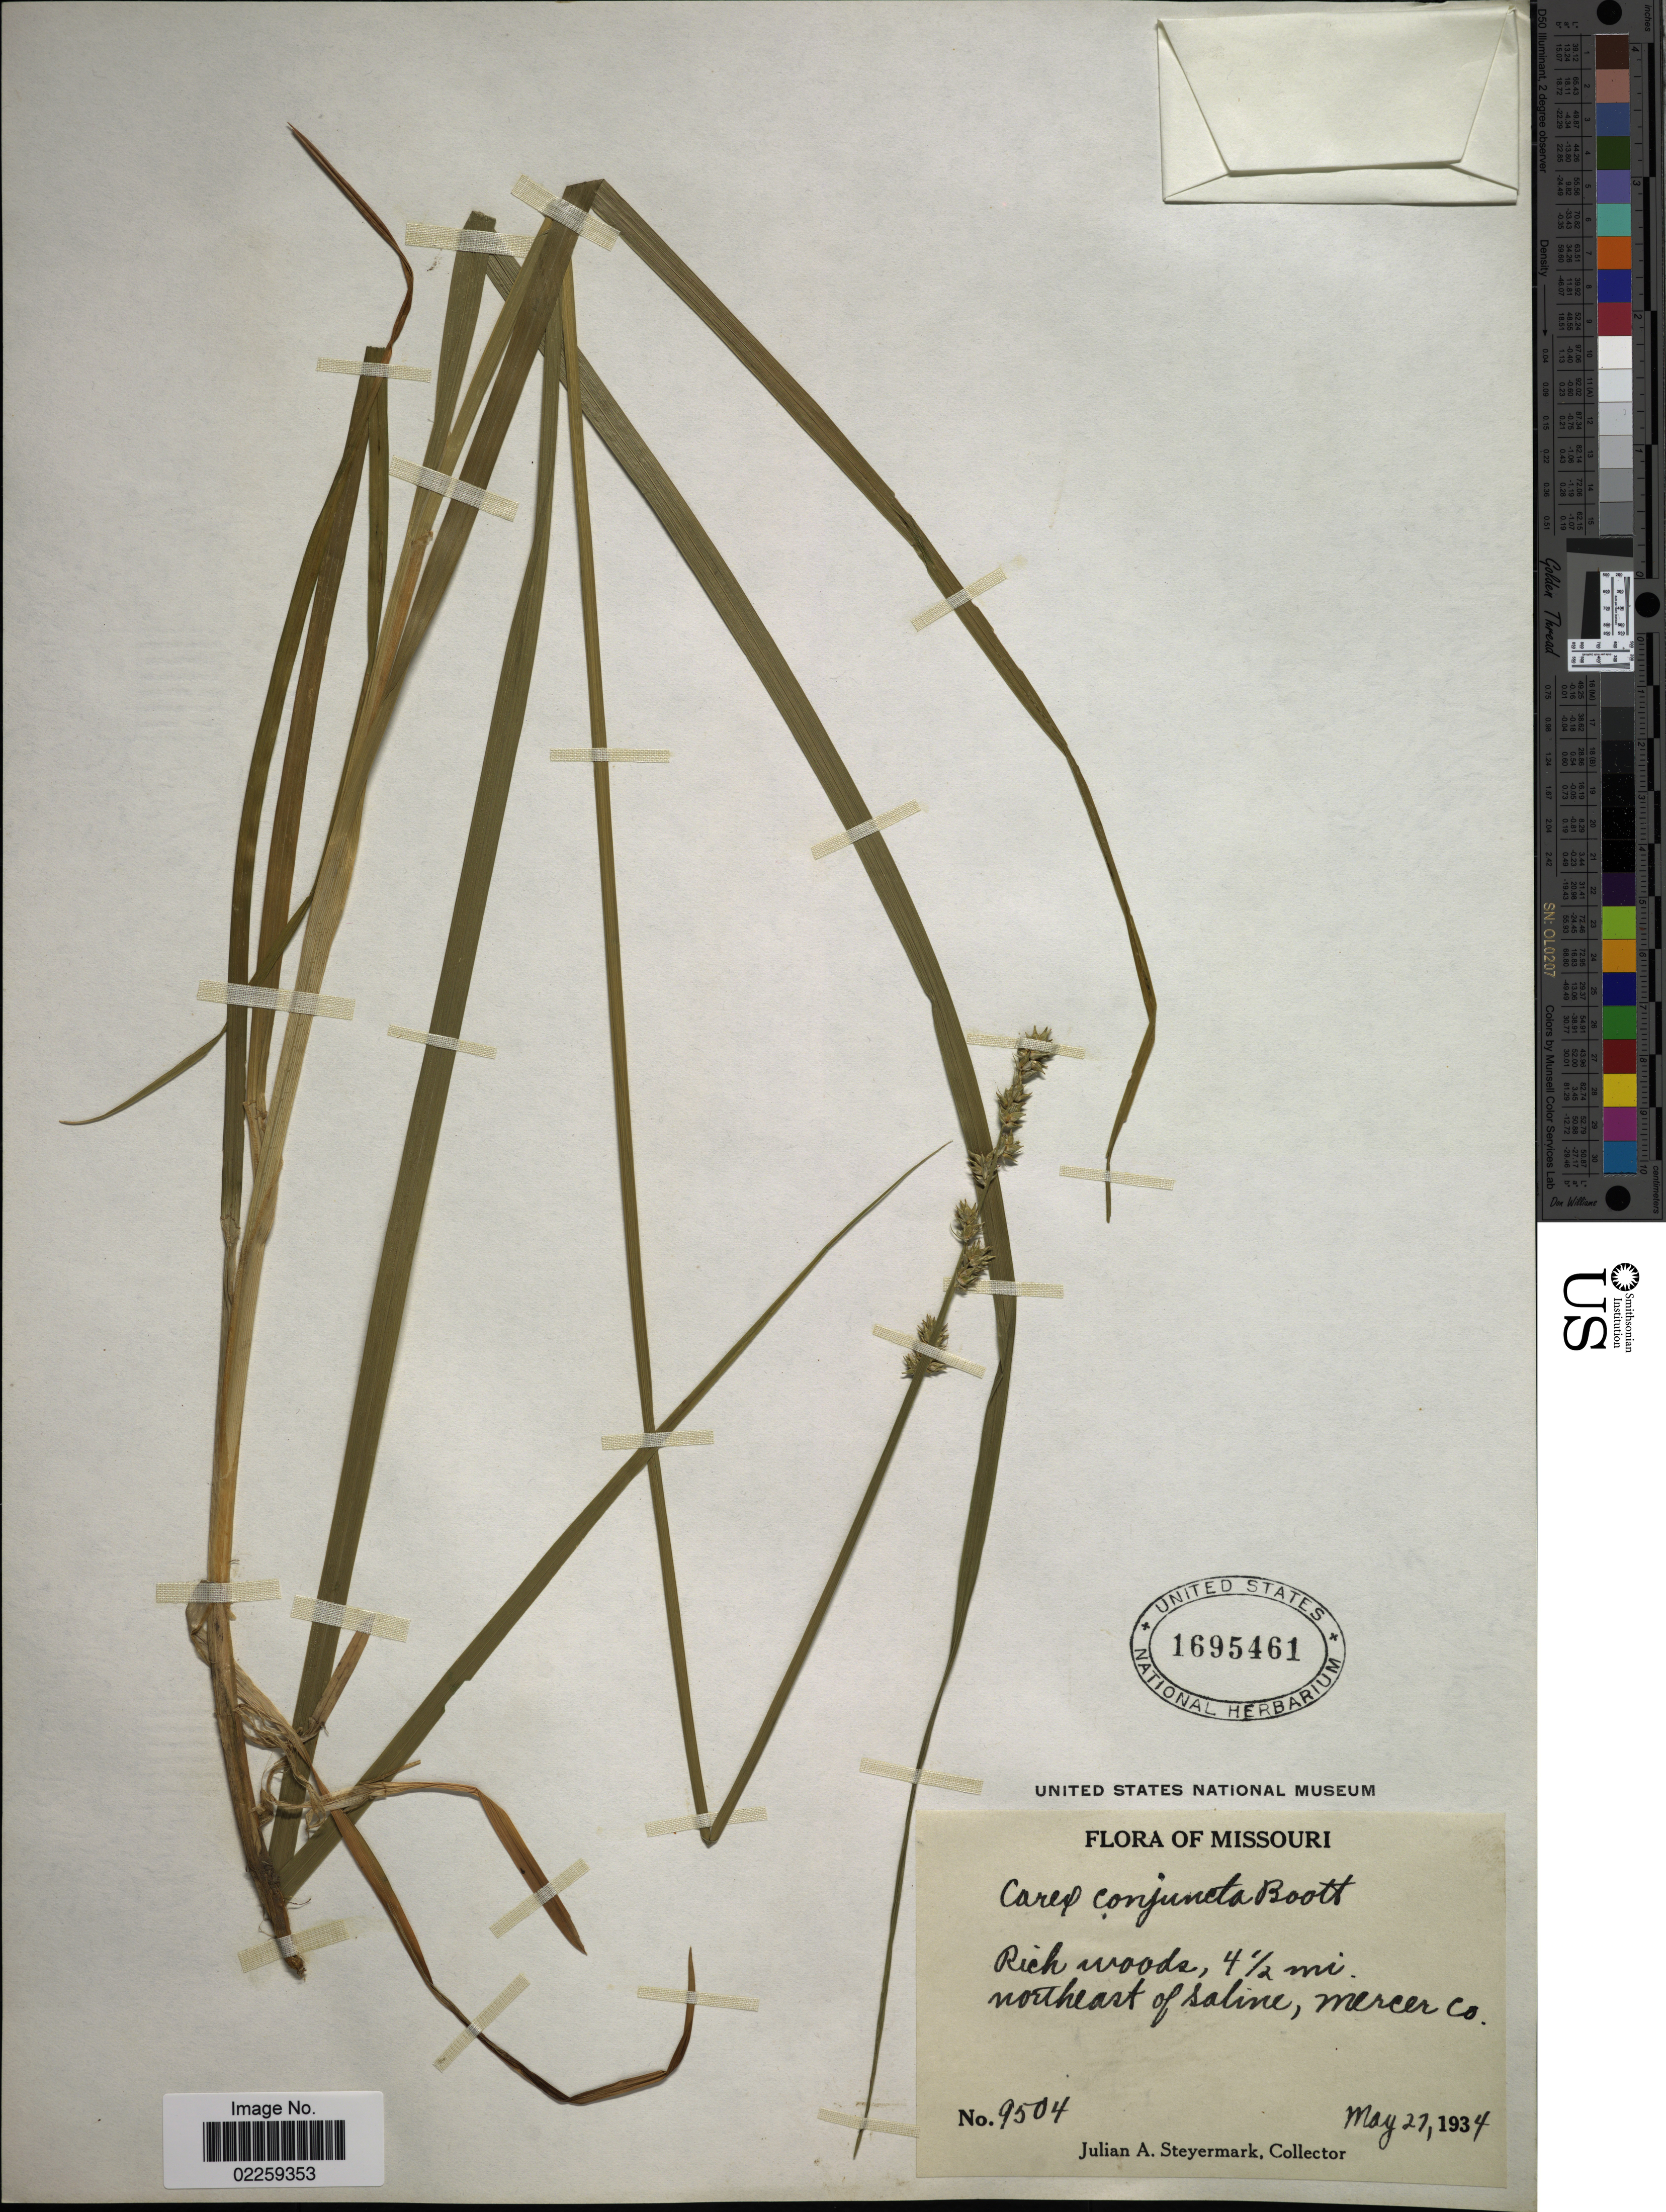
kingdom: Plantae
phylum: Tracheophyta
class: Liliopsida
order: Poales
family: Cyperaceae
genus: Carex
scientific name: Carex conjuncta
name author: Boott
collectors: J. Steyermark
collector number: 9504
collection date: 1934-05-27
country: United States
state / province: Missouri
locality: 4 1/2 mi. northeast of Saline, Mercer Co.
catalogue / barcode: US 1695461